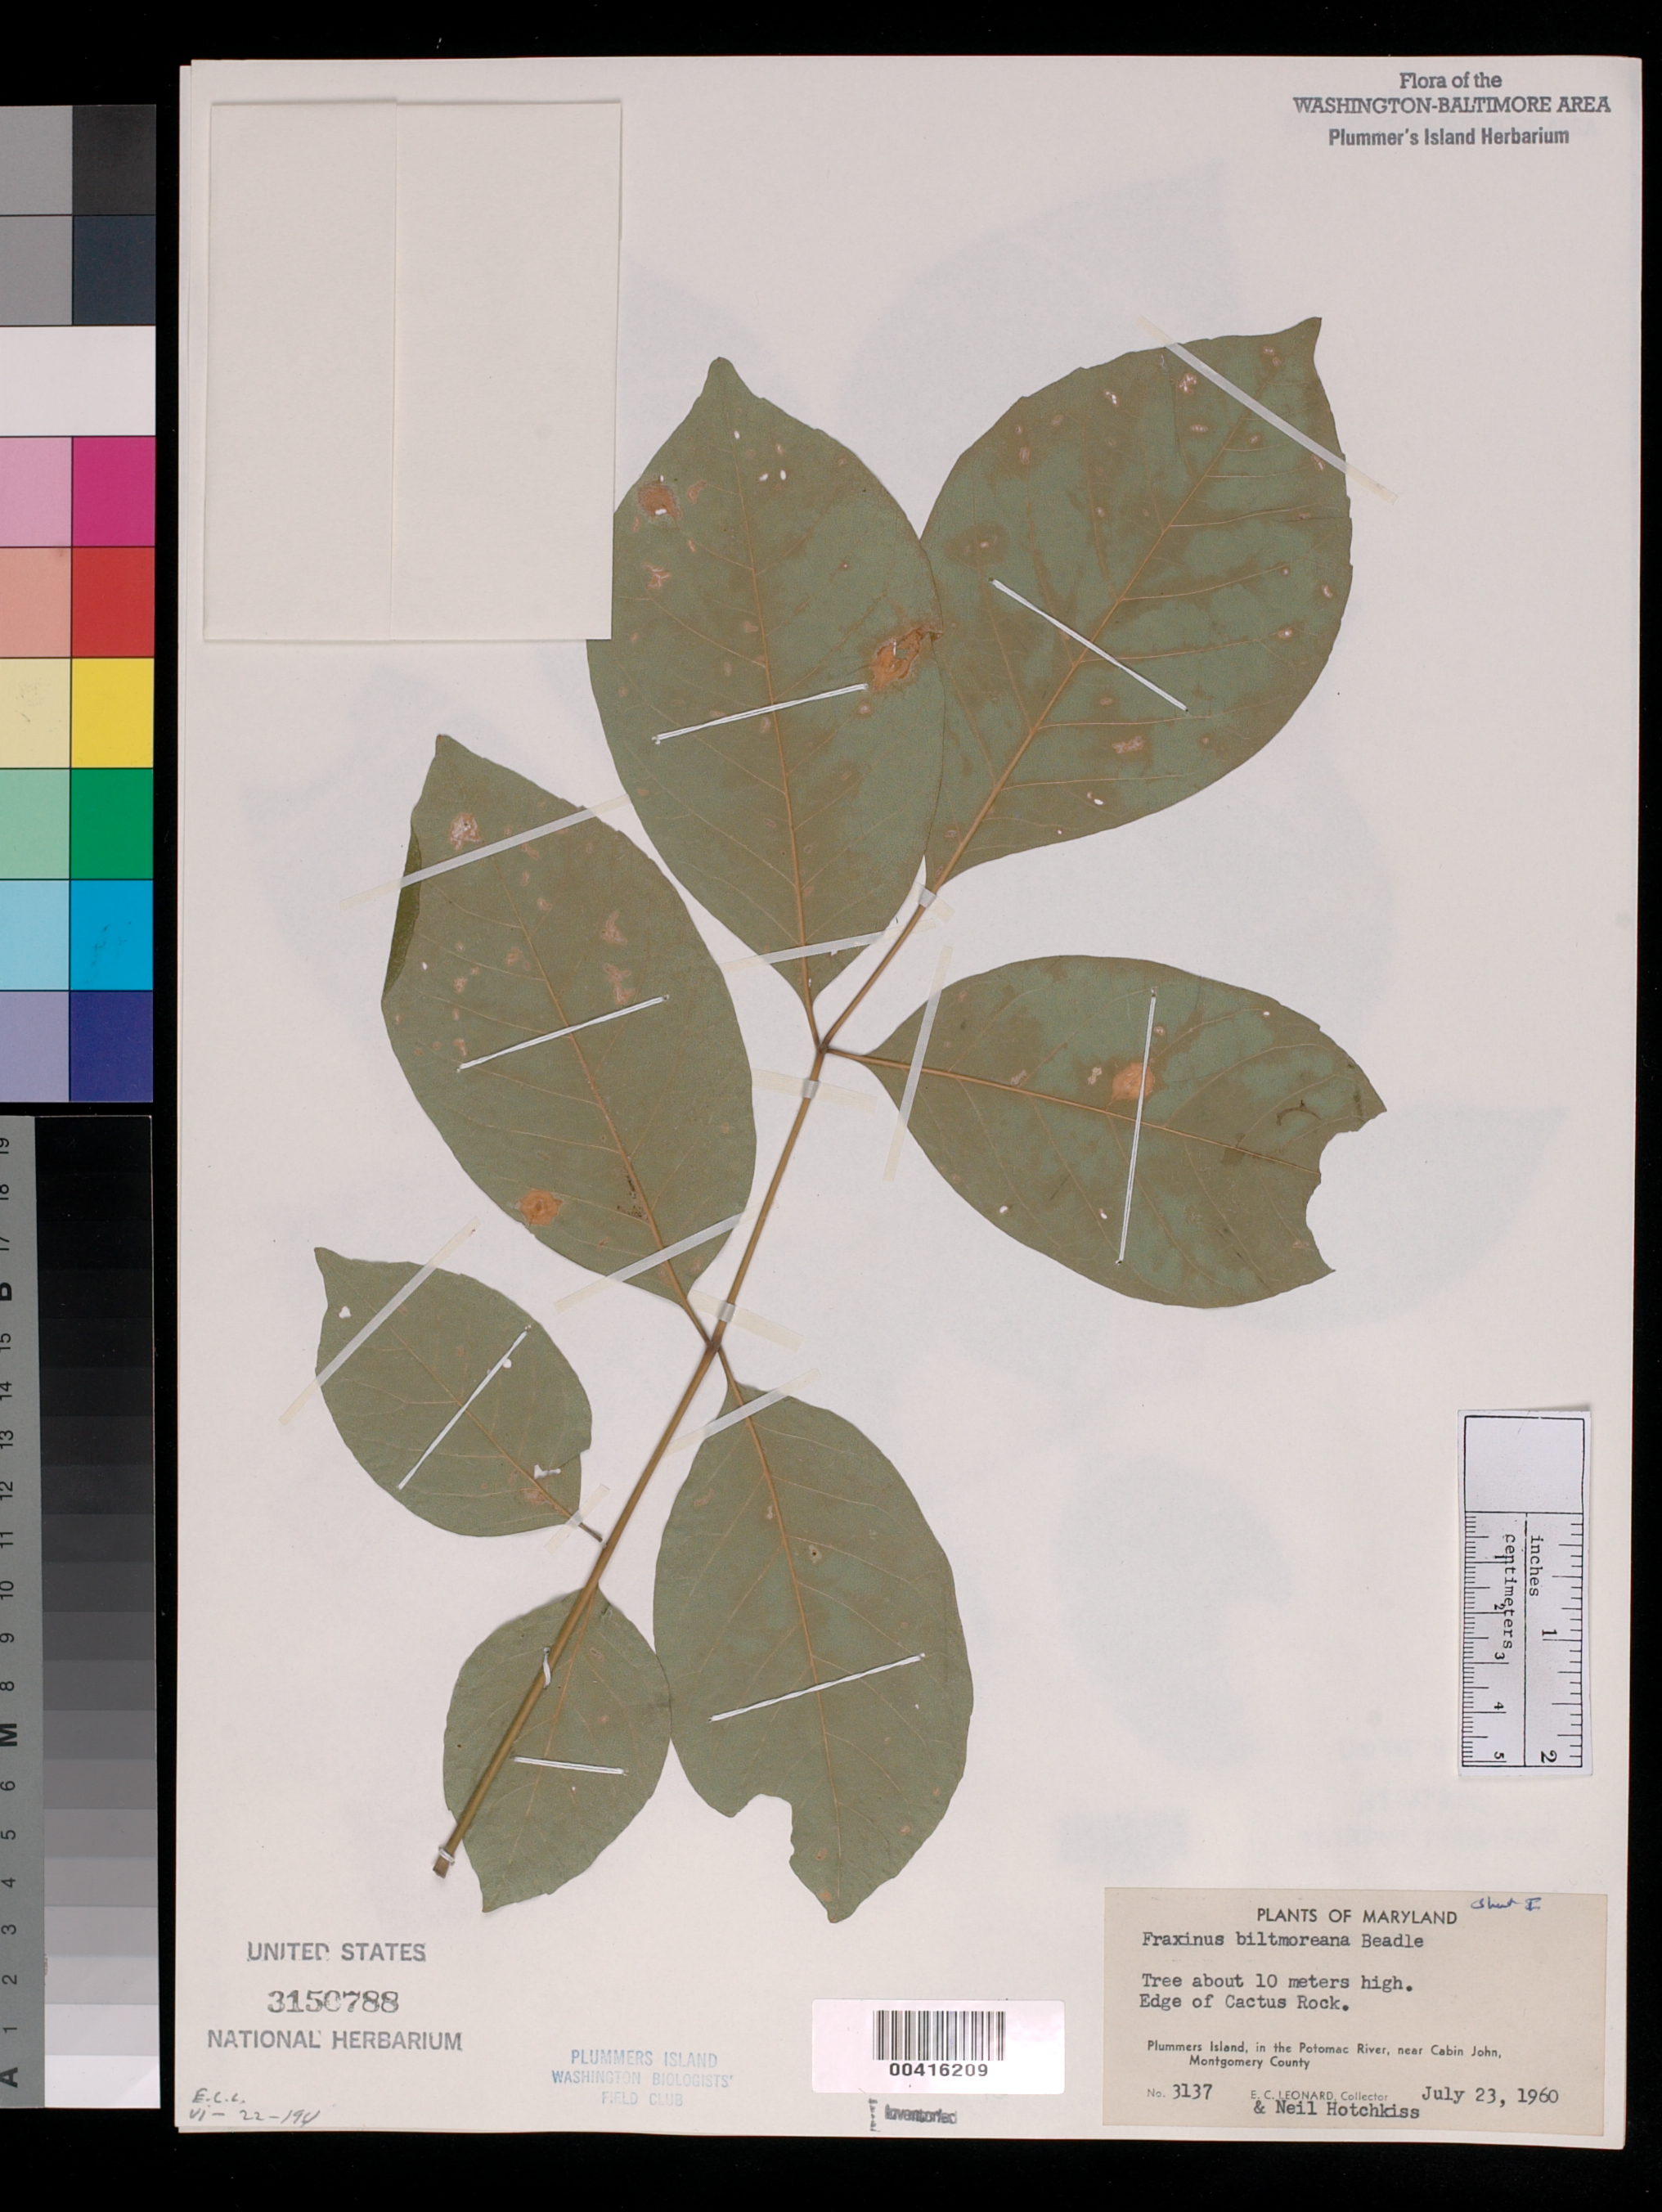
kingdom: Plantae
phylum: Tracheophyta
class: Magnoliopsida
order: Lamiales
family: Oleaceae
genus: Fraxinus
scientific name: Fraxinus americana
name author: L.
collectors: E. C. Leonard & N. Hotchkiss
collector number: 3137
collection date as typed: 23 Jul 1960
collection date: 1960-07-23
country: United States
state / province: Maryland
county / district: Montgomery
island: Plummers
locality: Plummer's Island; edge of Cactus Rock C. & O. Canal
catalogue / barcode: US 3150788